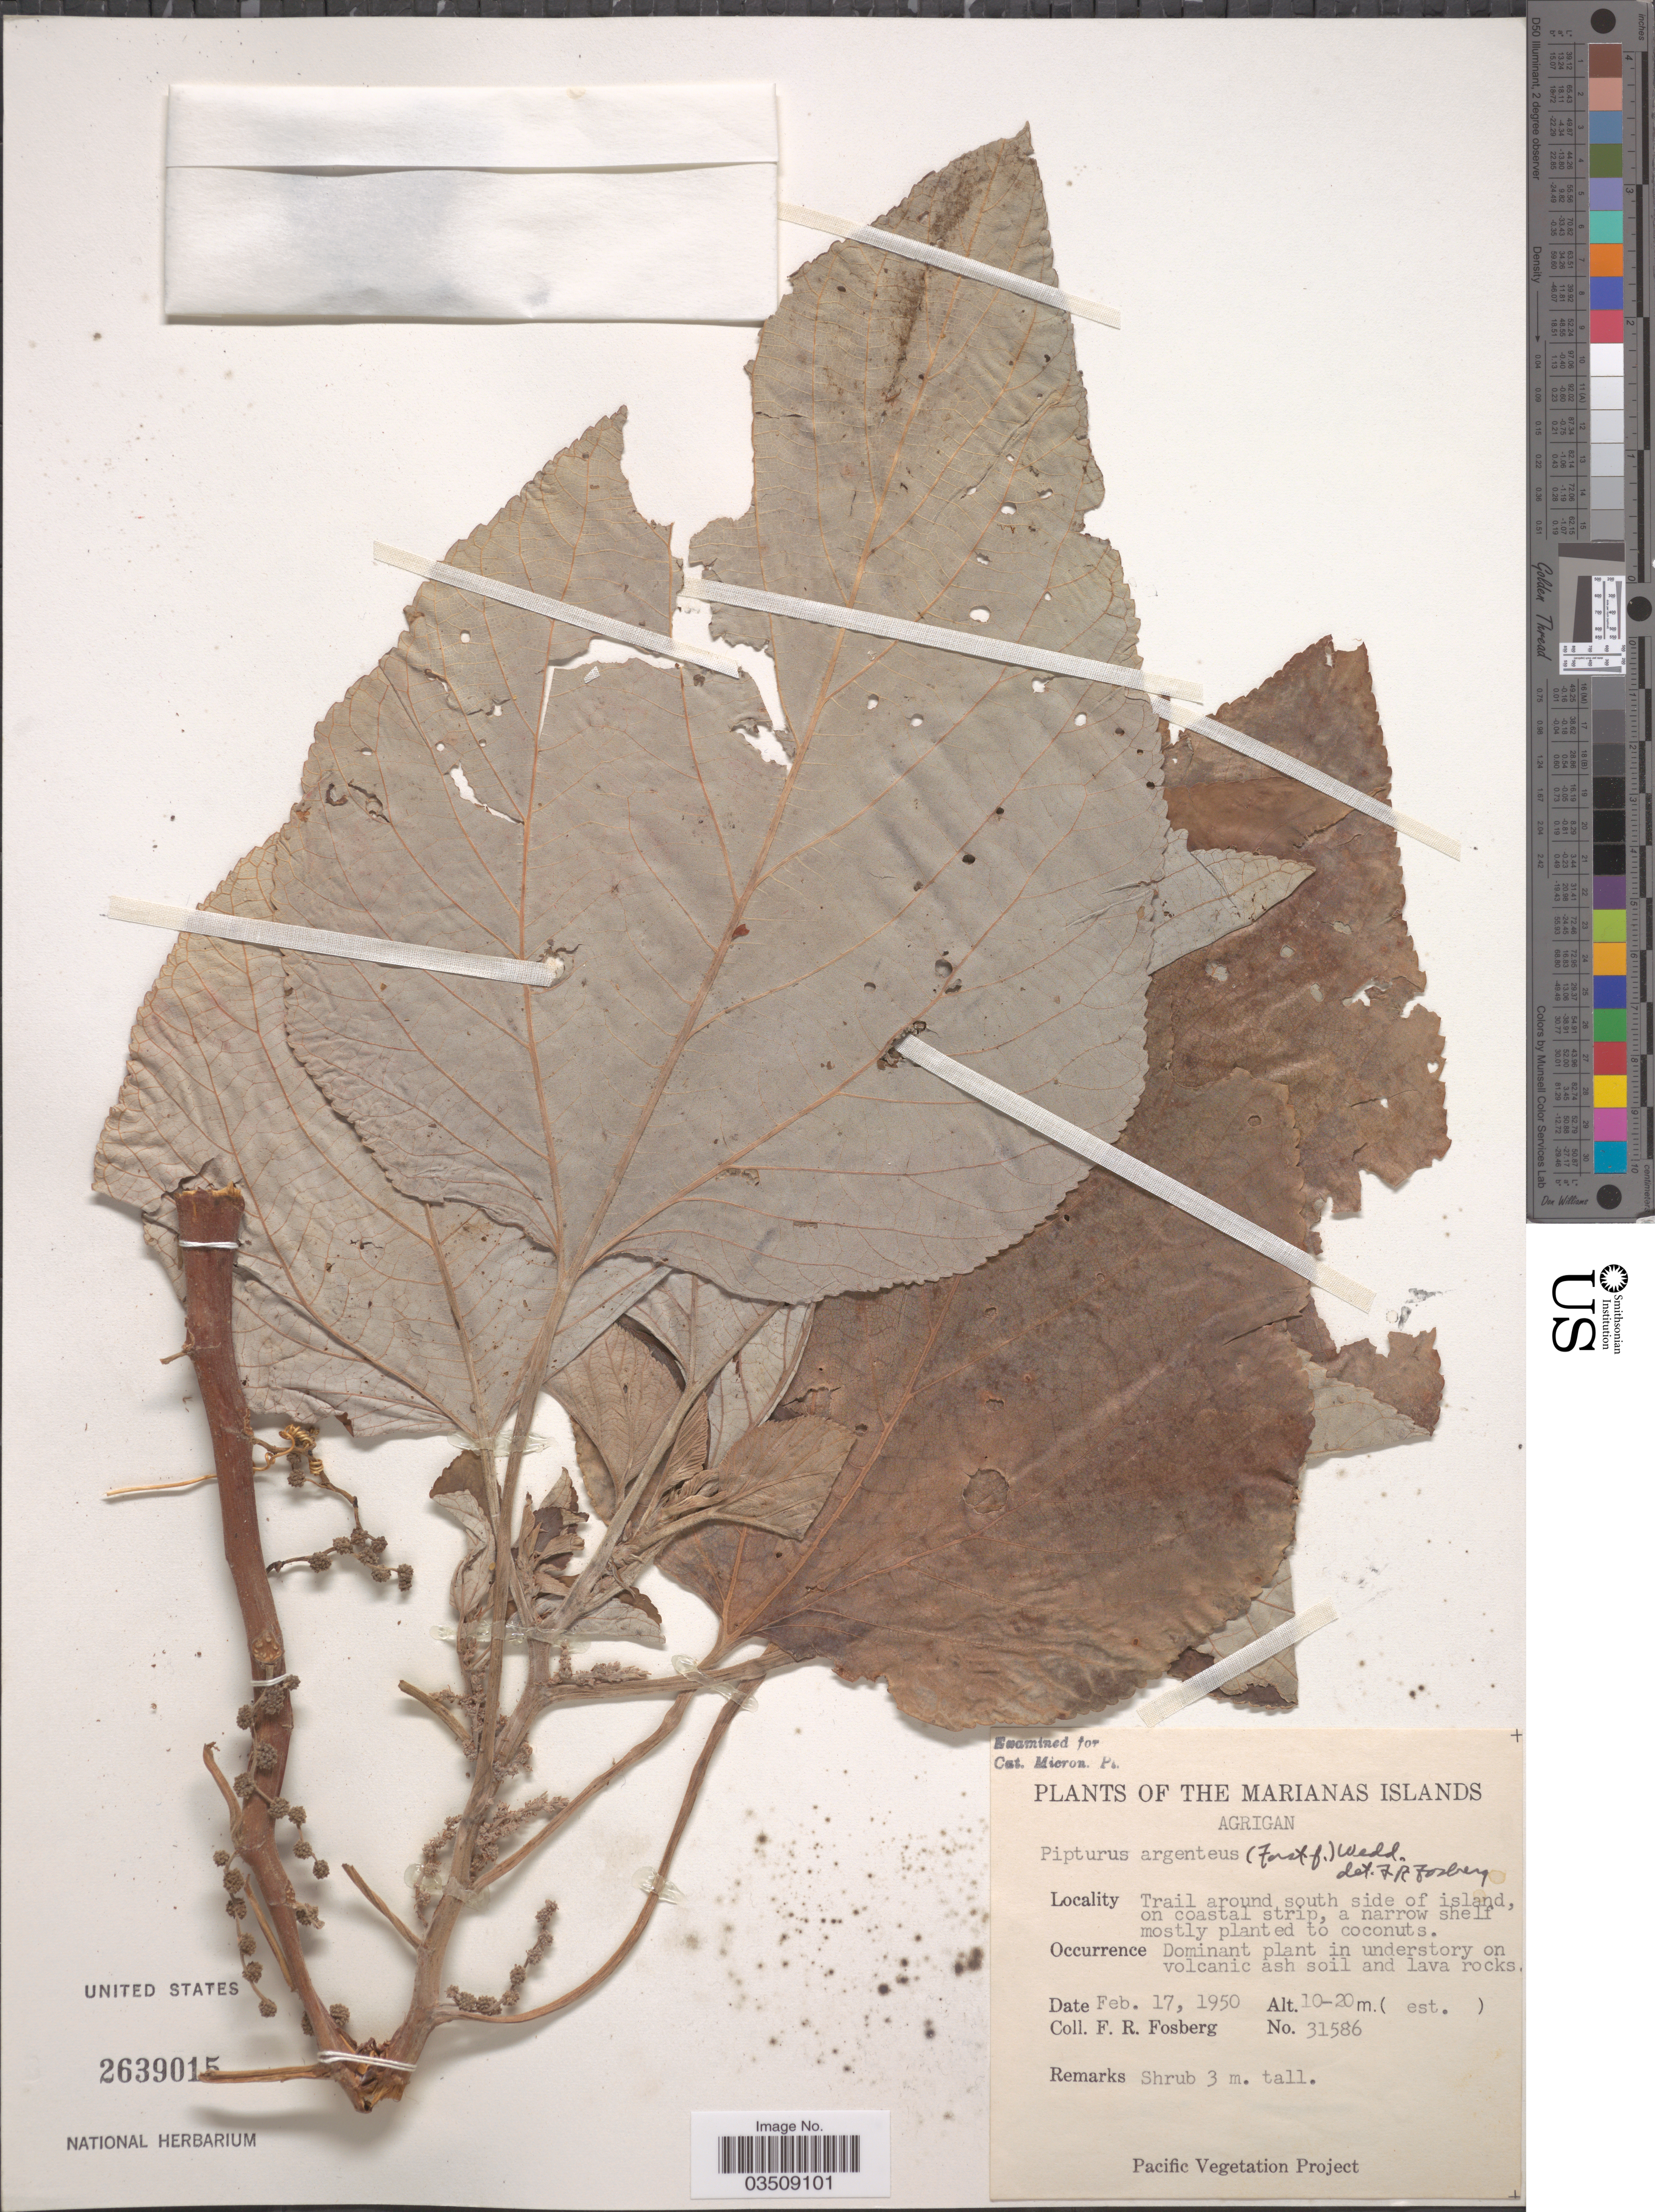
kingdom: Plantae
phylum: Tracheophyta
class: Magnoliopsida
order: Rosales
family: Urticaceae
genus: Pipturus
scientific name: Pipturus argenteus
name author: (G. Forst.) Wedd.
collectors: F. R. Fosberg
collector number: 31586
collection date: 1950-02-17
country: Northern Mariana Islands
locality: Marianas Islands. Agrigan. Trail around south side of island, on coastal strip, a narrow shelf mostly planted to coconuts.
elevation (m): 10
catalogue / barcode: US 2639015